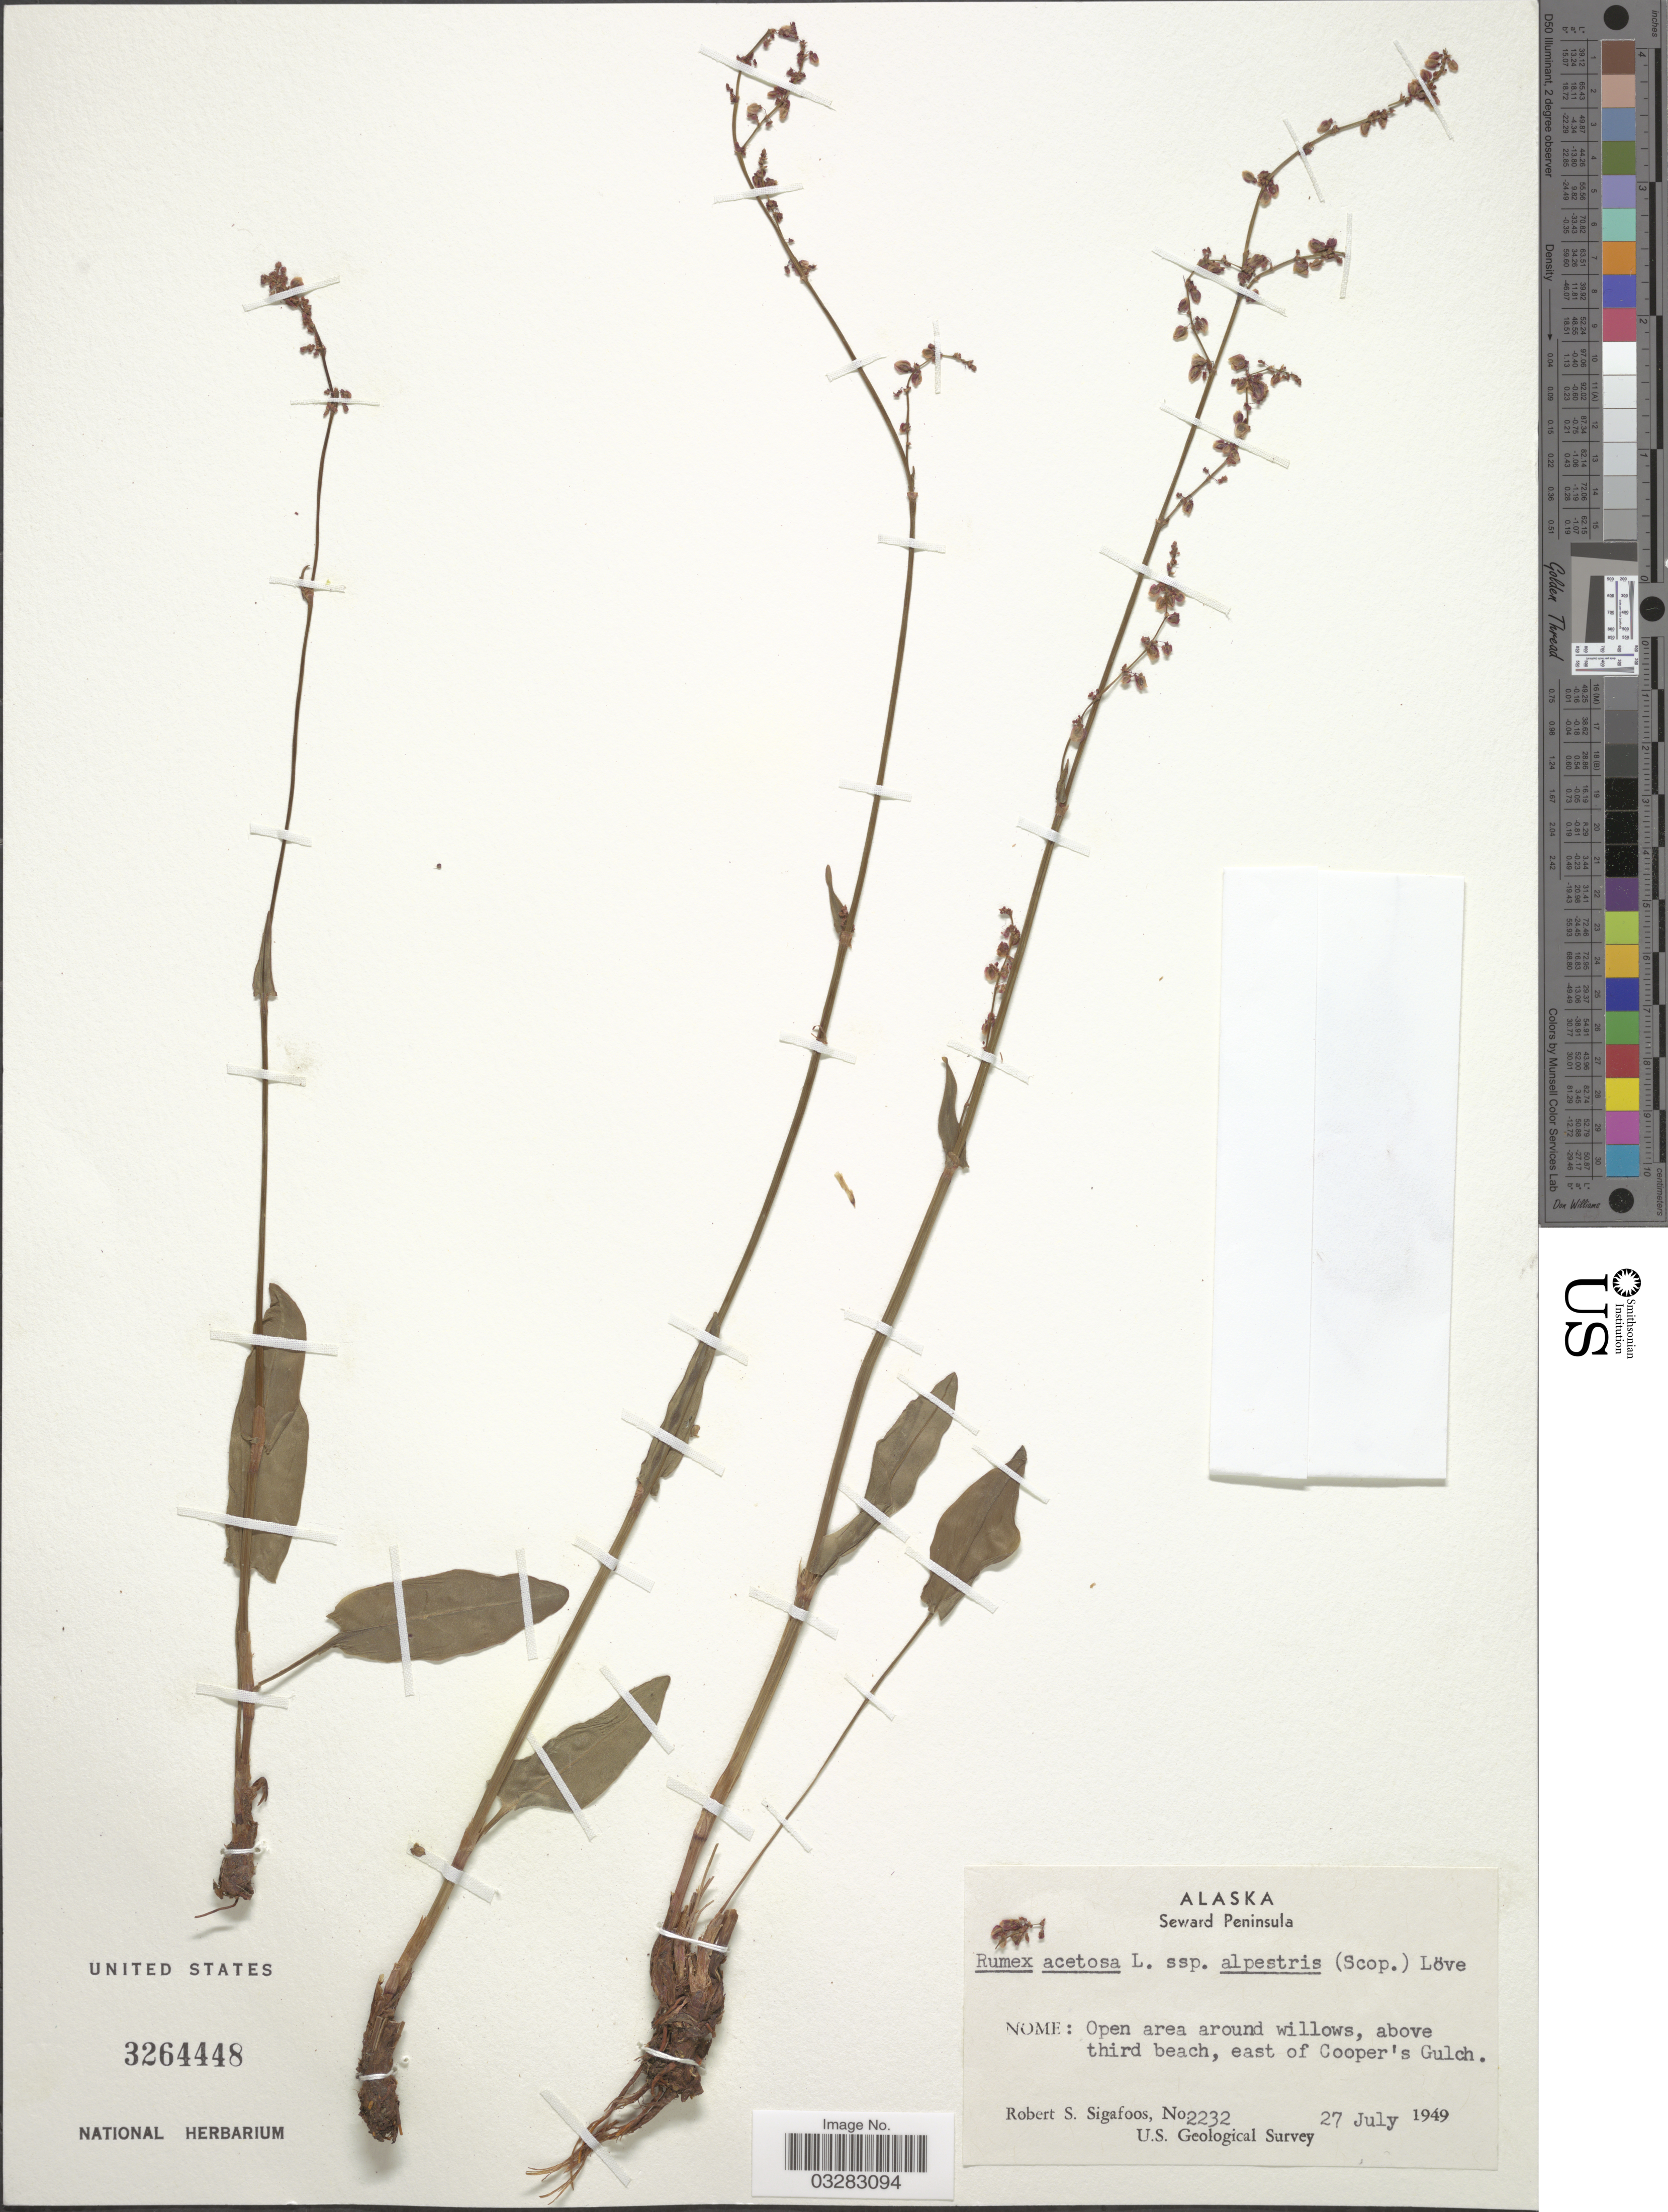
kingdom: Plantae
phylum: Tracheophyta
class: Magnoliopsida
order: Caryophyllales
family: Polygonaceae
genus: Rumex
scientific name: Rumex acetosa subsp. alpestris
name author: (Scop.) Á. Löve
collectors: R. Sigafoos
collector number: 2232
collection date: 1949-07-27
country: United States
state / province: Alaska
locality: Seward Peninsula. Nome: Open area around willows, above third beach, east of Copper's Gulch.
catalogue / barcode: US 3264448